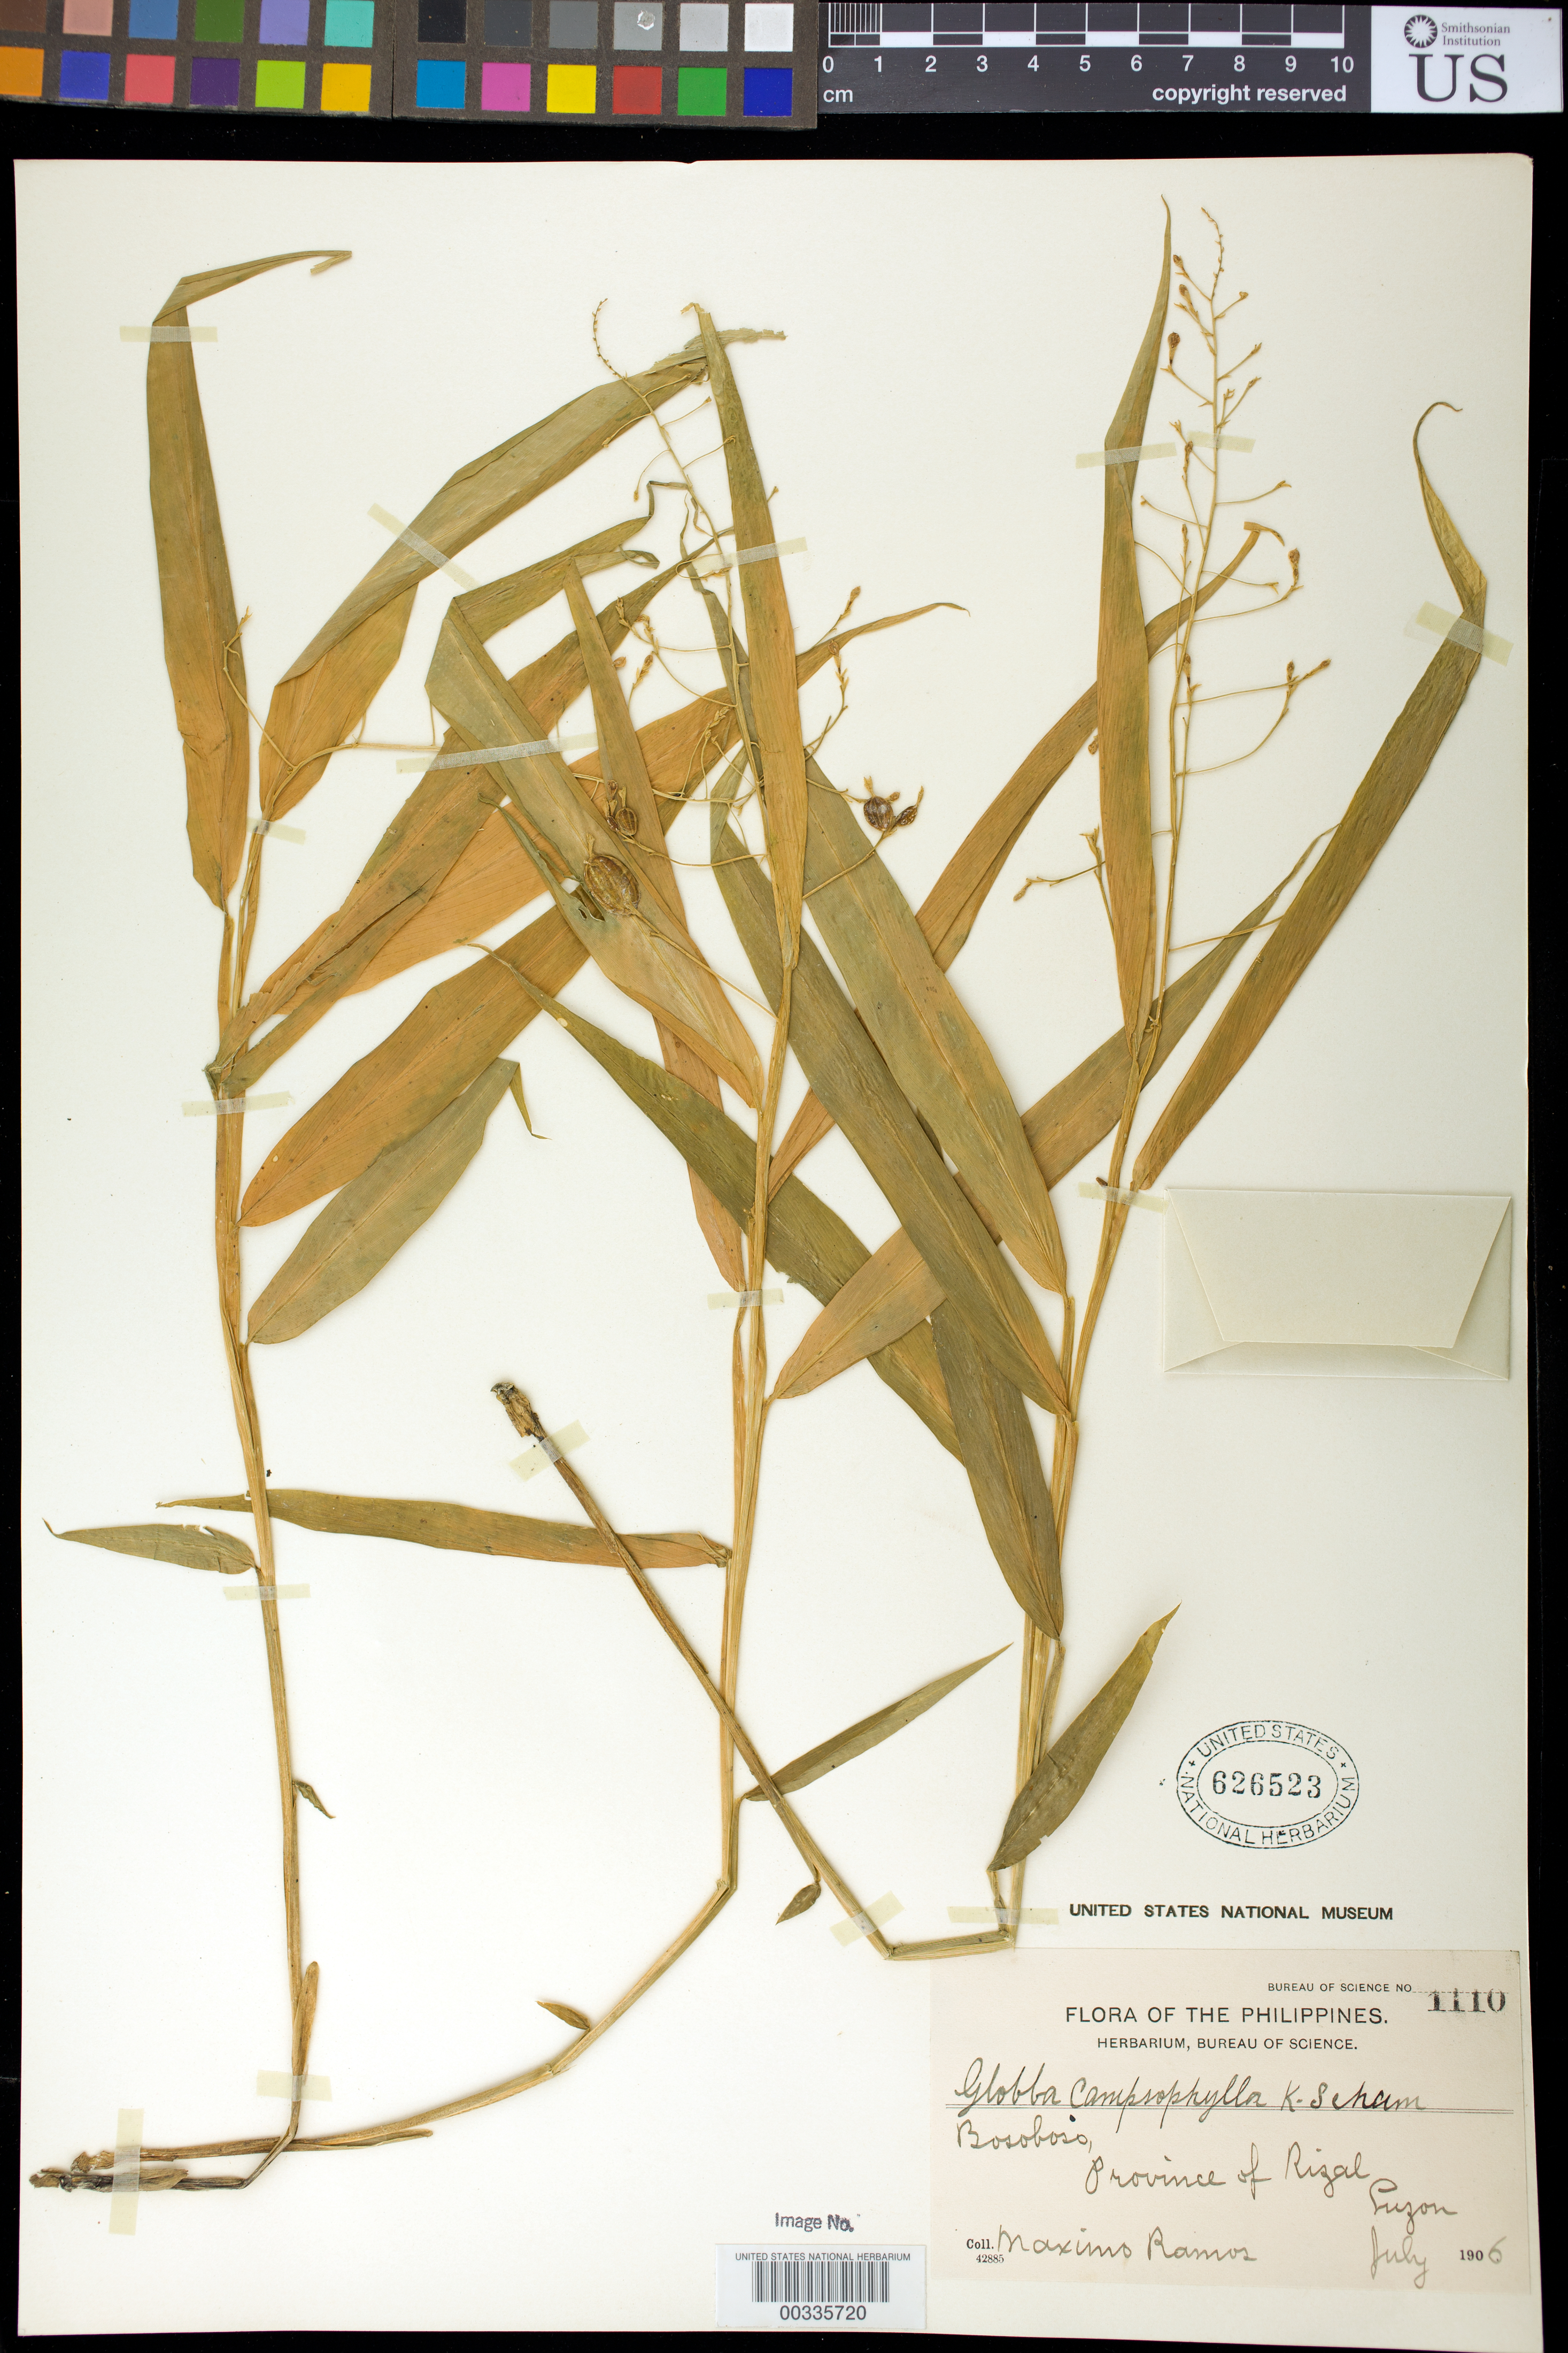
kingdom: Plantae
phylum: Tracheophyta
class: Liliopsida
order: Zingiberales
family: Zingiberaceae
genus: Globba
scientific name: Globba campsophylla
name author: K. Schum.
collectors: M. Ramos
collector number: Bur. Sci. 1110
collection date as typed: Jul 1906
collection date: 1906-07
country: Philippines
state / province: Calabarzon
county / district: Rizal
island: Luzon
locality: Bosoboso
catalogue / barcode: US 626523